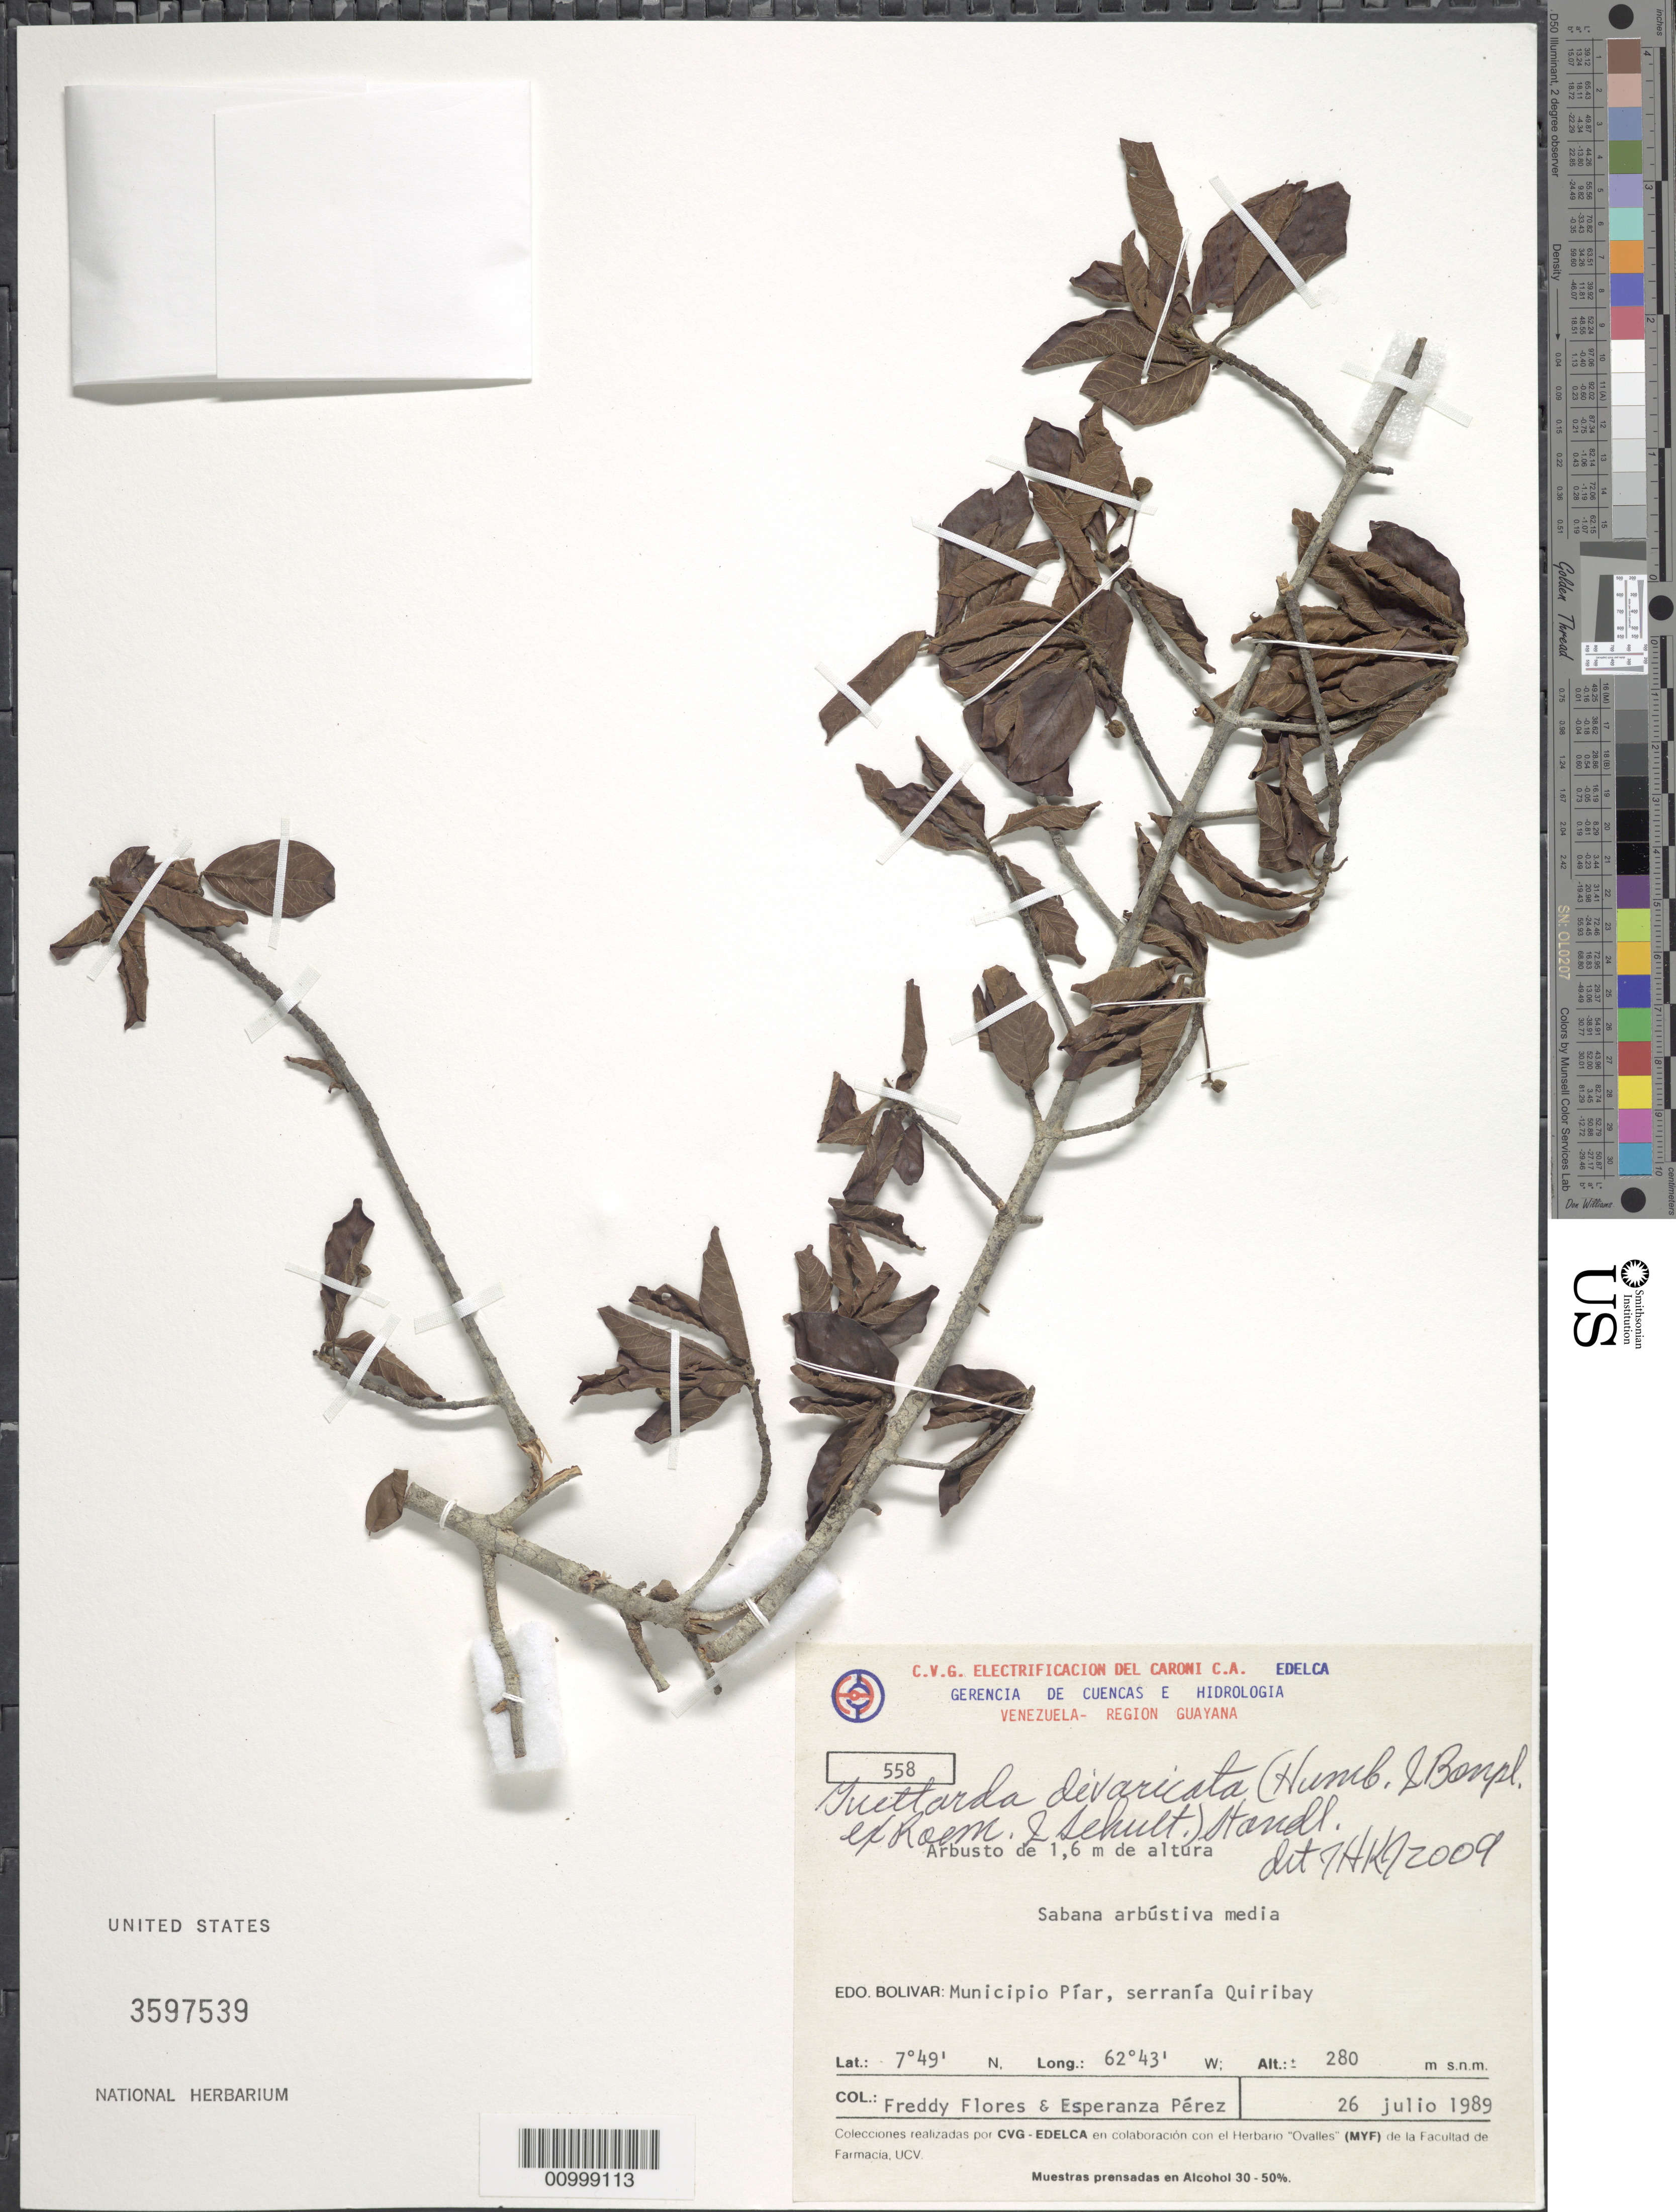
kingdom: Plantae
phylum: Tracheophyta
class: Magnoliopsida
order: Gentianales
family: Rubiaceae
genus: Guettarda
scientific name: Guettarda divaricata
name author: (Humb. & Bonpl. ex Roem. & Schult.) Standl.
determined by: Kirkbride, J. H.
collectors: F. Flores & E. Pérez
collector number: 558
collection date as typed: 26-Jul-89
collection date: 1989-07-26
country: Venezuela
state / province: Bolívar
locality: Municipio Piar, serrania Quiribay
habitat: Sabana arbustiva media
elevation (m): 280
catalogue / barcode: US 3597539